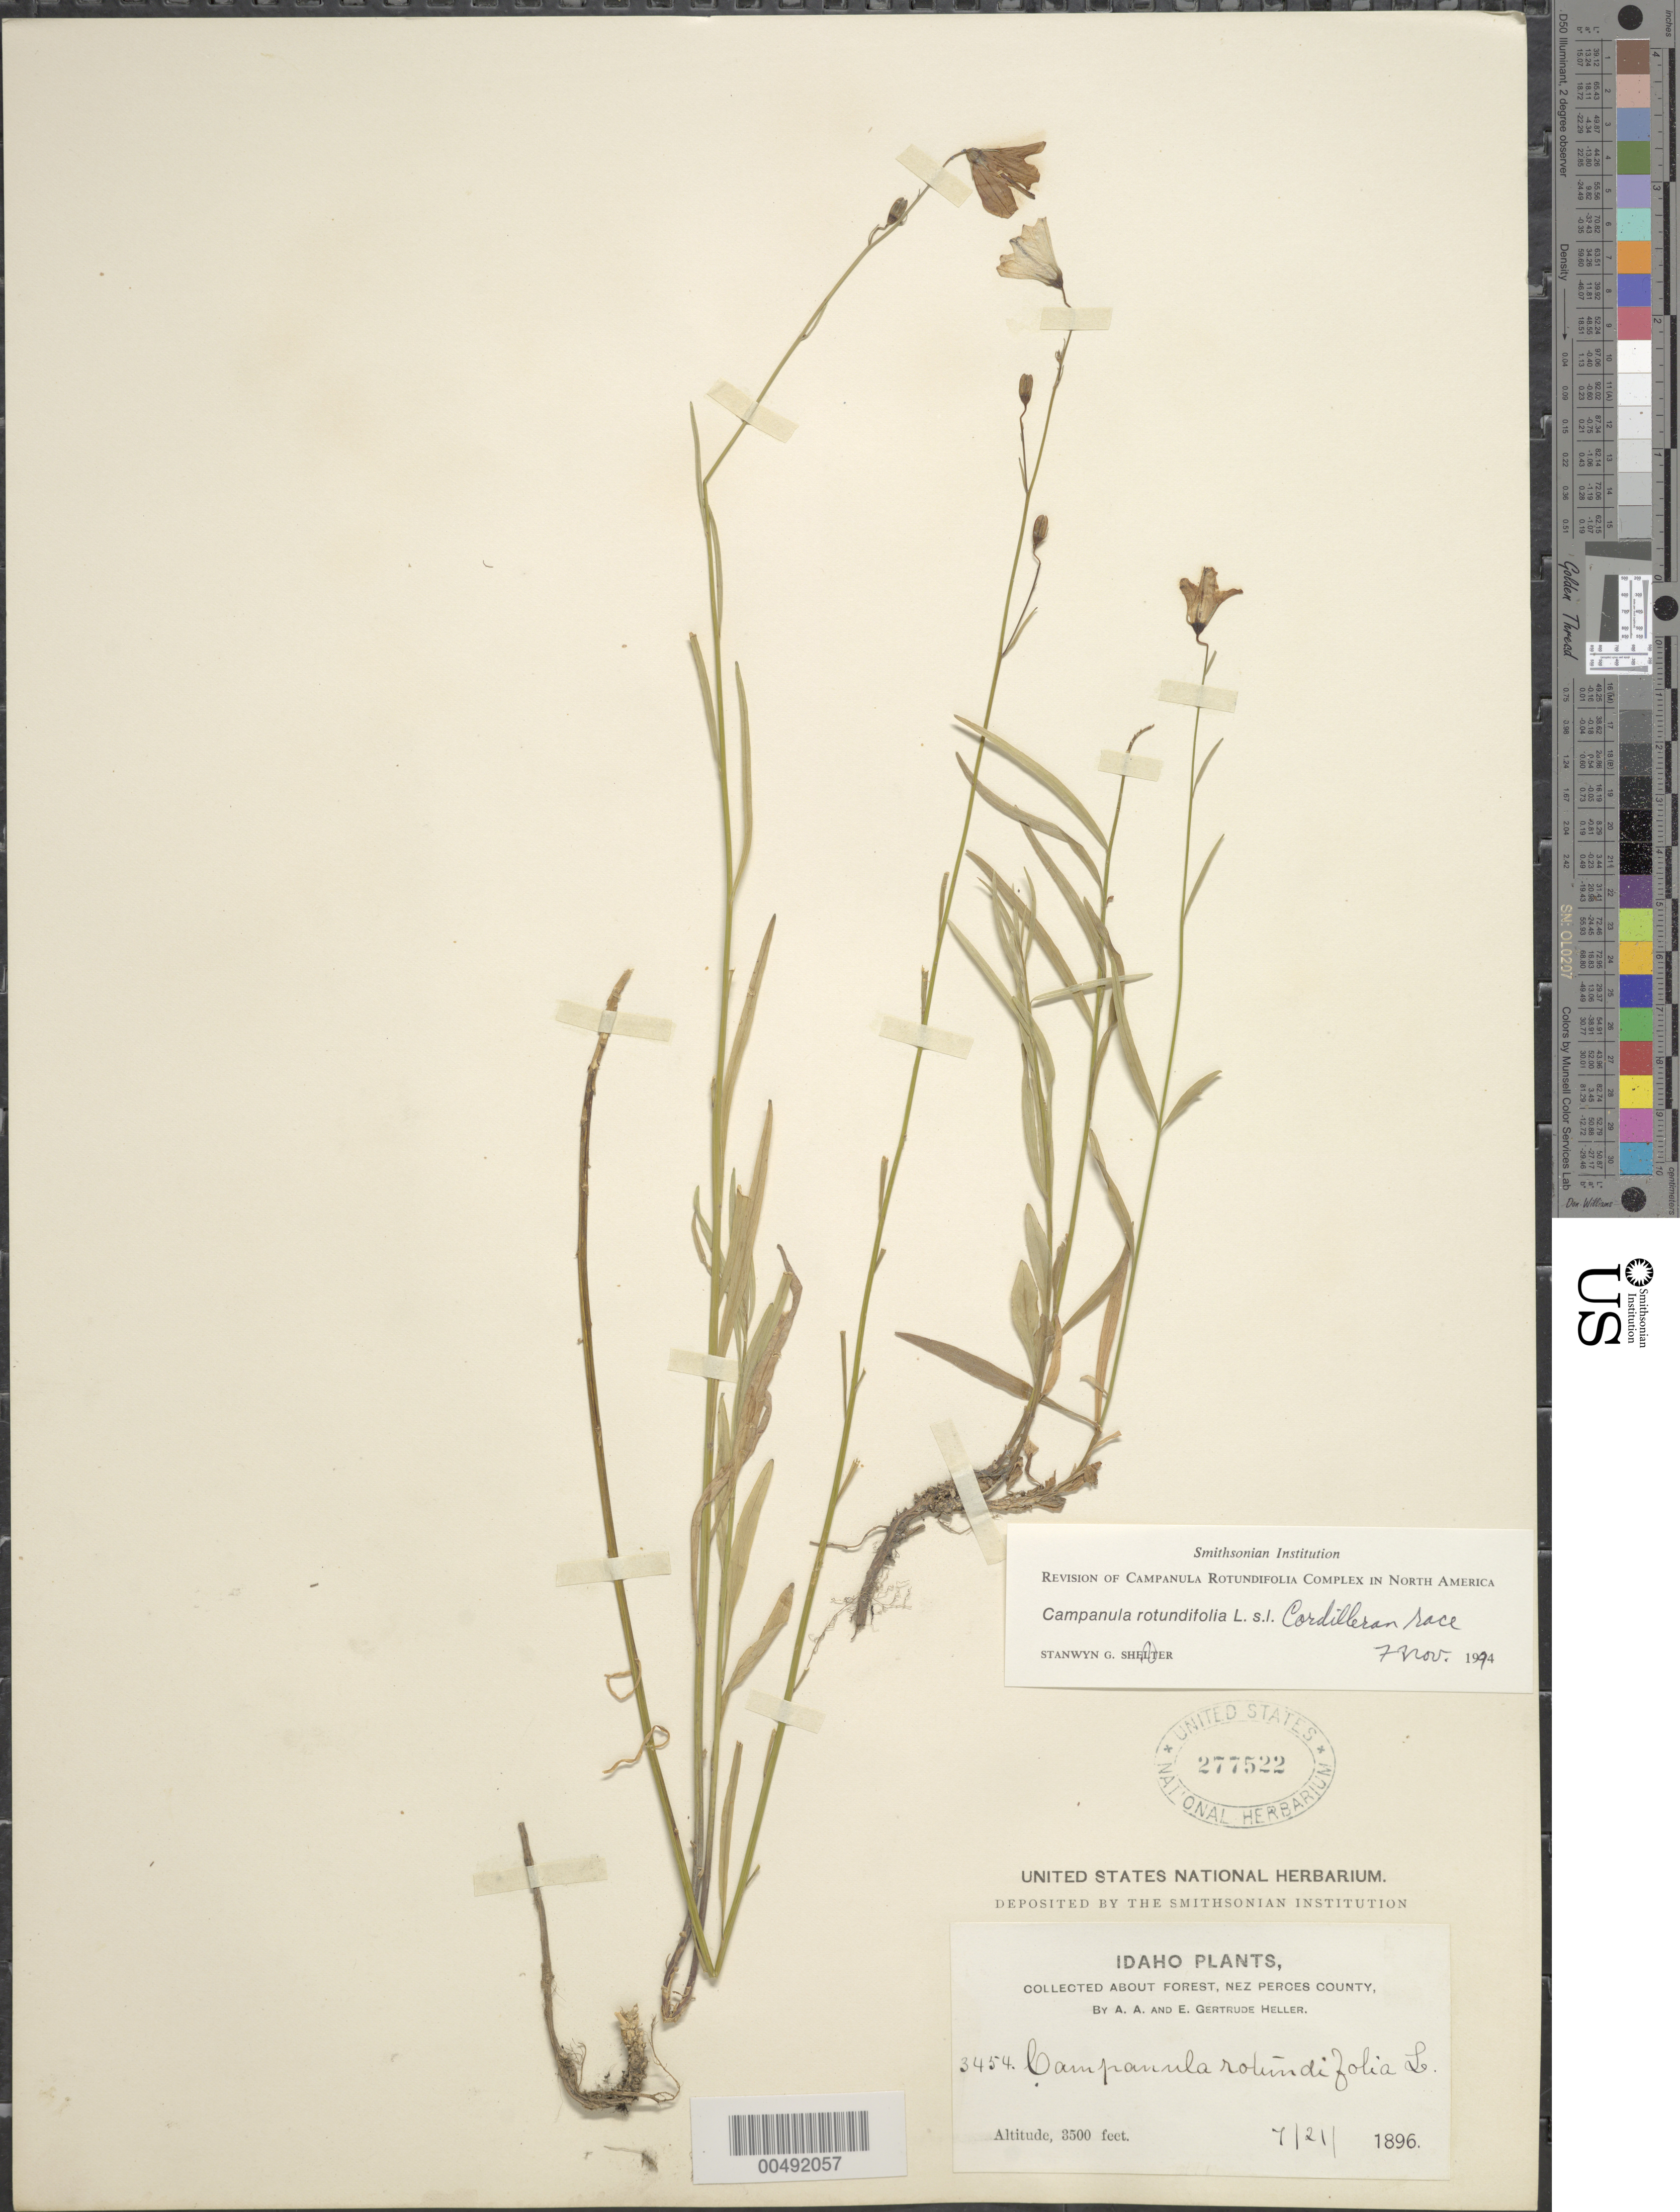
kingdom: Plantae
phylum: Tracheophyta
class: Magnoliopsida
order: Asterales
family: Campanulaceae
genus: Campanula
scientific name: Campanula rotundifolia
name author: L.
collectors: A. A. Heller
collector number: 3454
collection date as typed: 21 Jul 1896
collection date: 1896-07-21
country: United States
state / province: Idaho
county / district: Nez Perce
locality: Forest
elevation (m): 1067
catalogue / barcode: US 277522